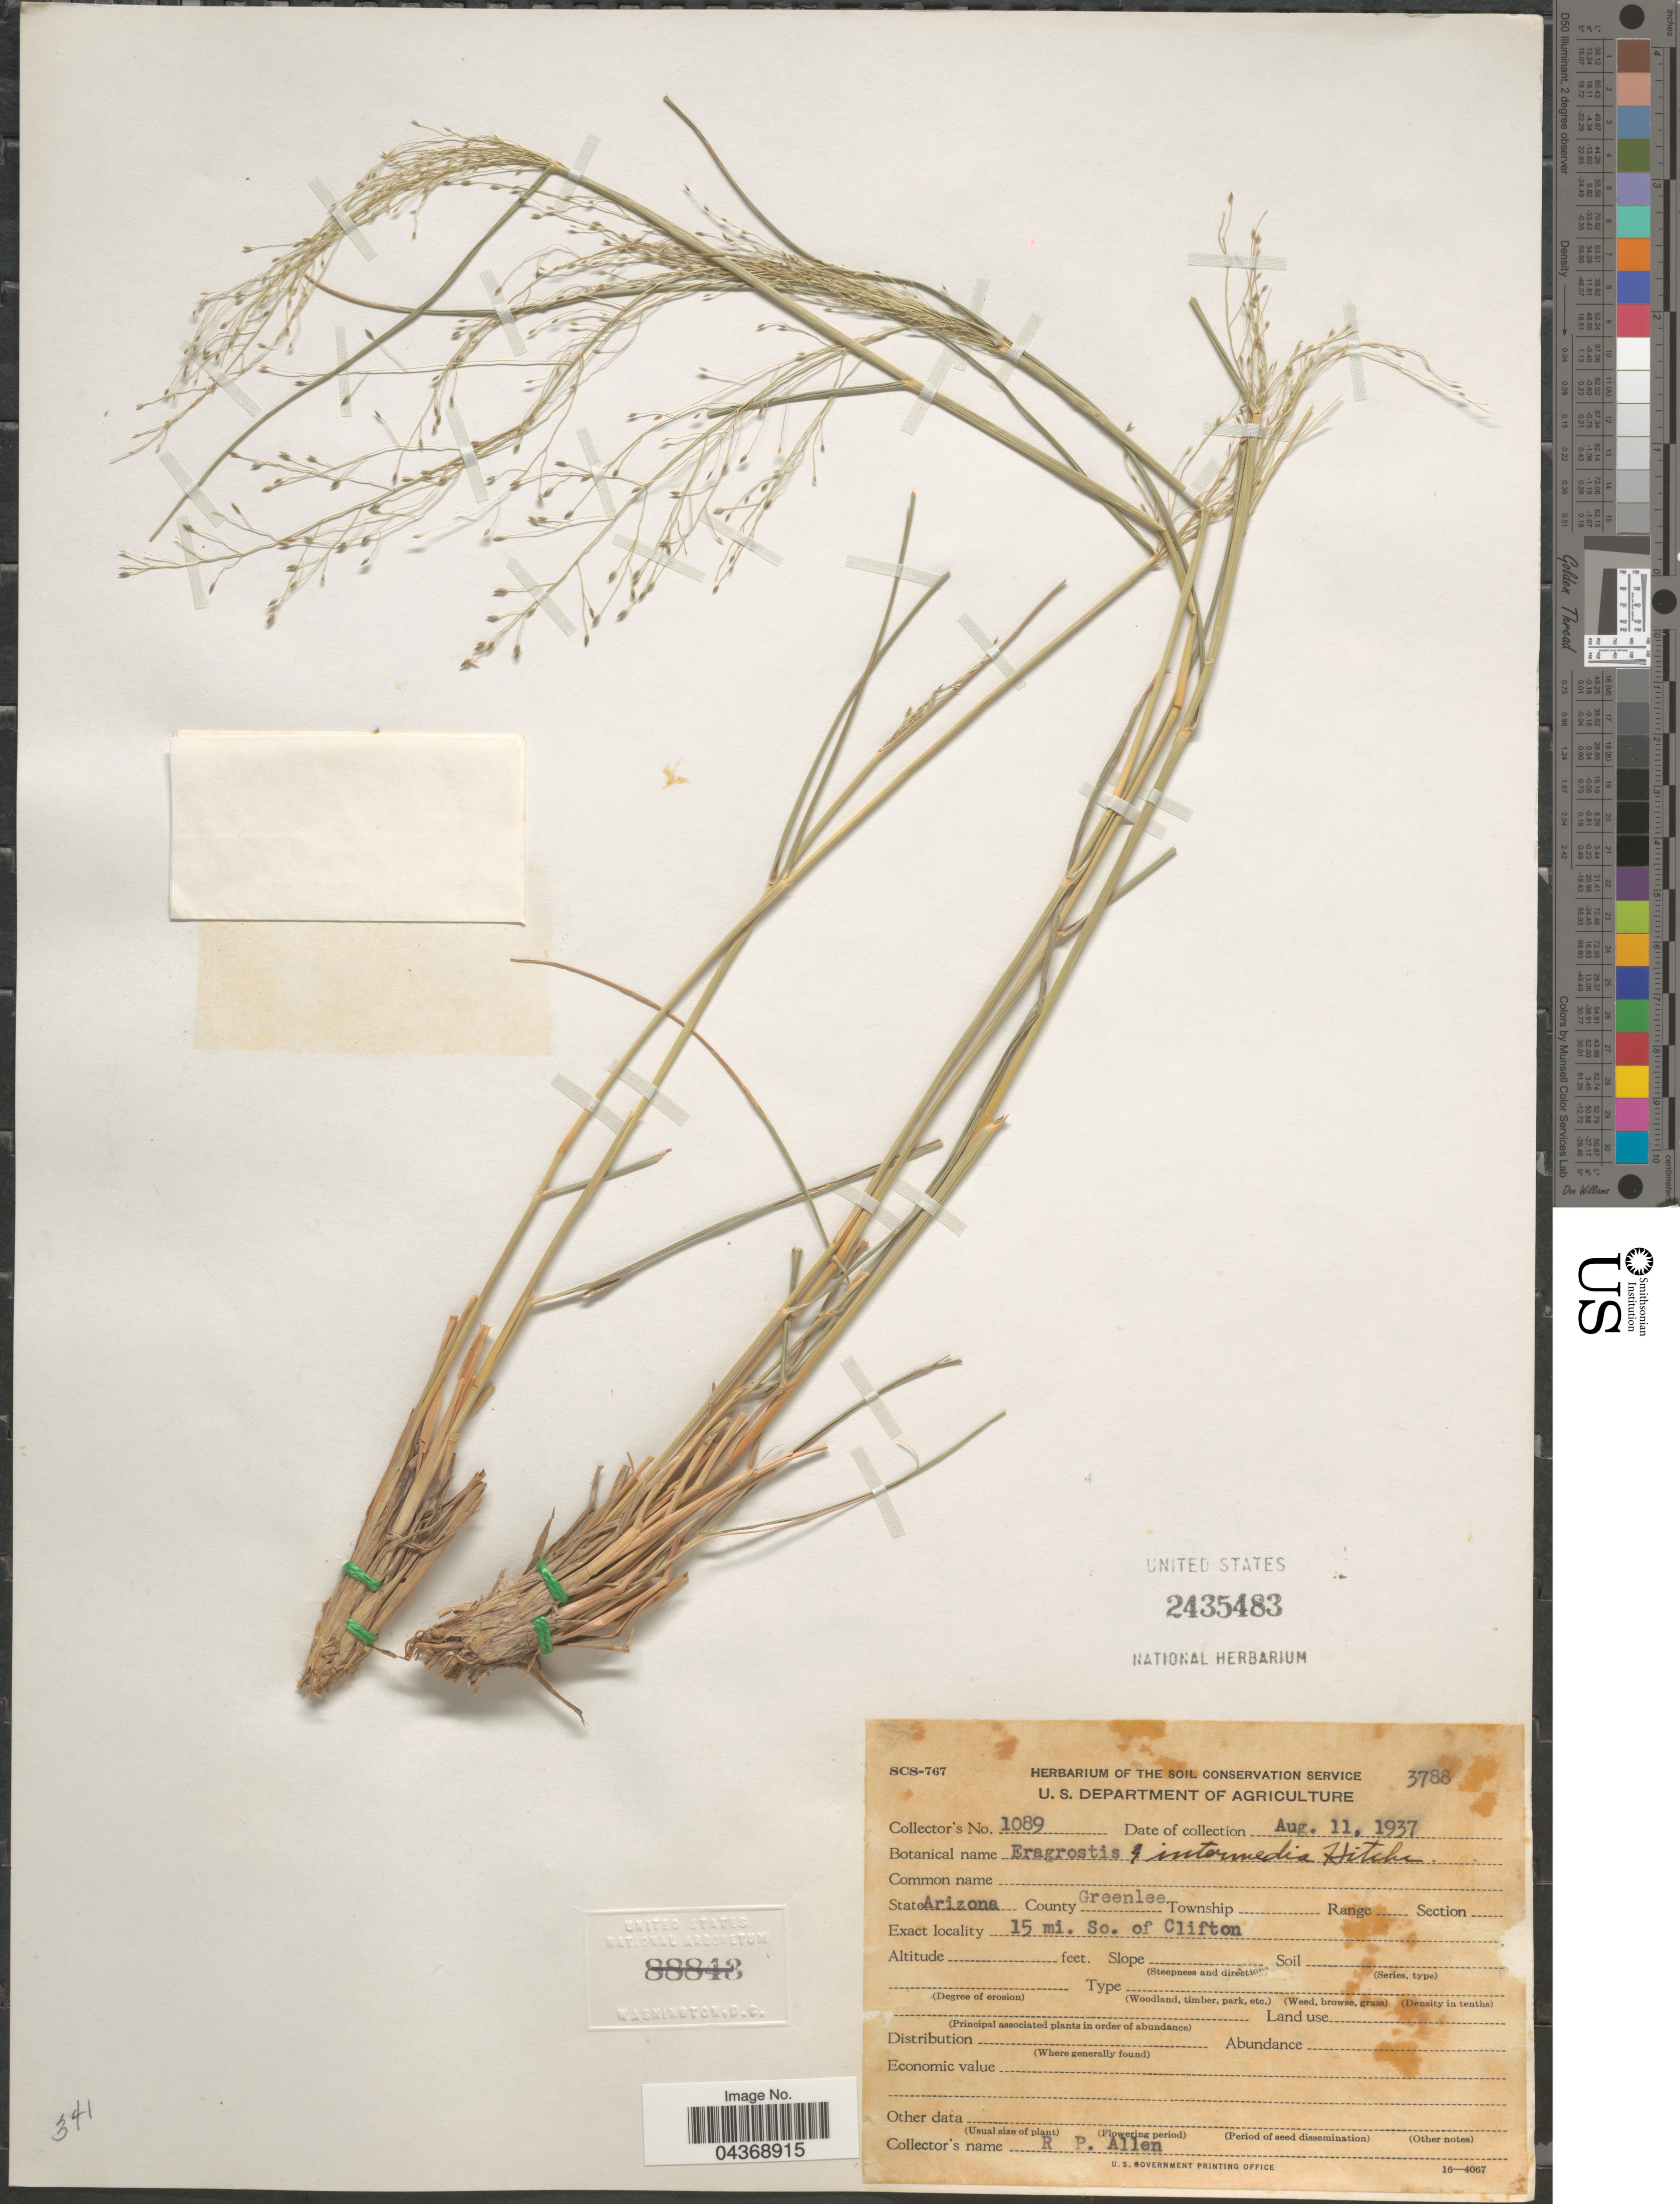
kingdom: Plantae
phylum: Tracheophyta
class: Liliopsida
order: Poales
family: Poaceae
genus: Eragrostis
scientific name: Eragrostis intermedia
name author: Hitchc.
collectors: R. Allen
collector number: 1089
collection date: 1937-08-11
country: United States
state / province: Arizona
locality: County Greenlee. 15 mi. So. of Clifton.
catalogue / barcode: US 2435483